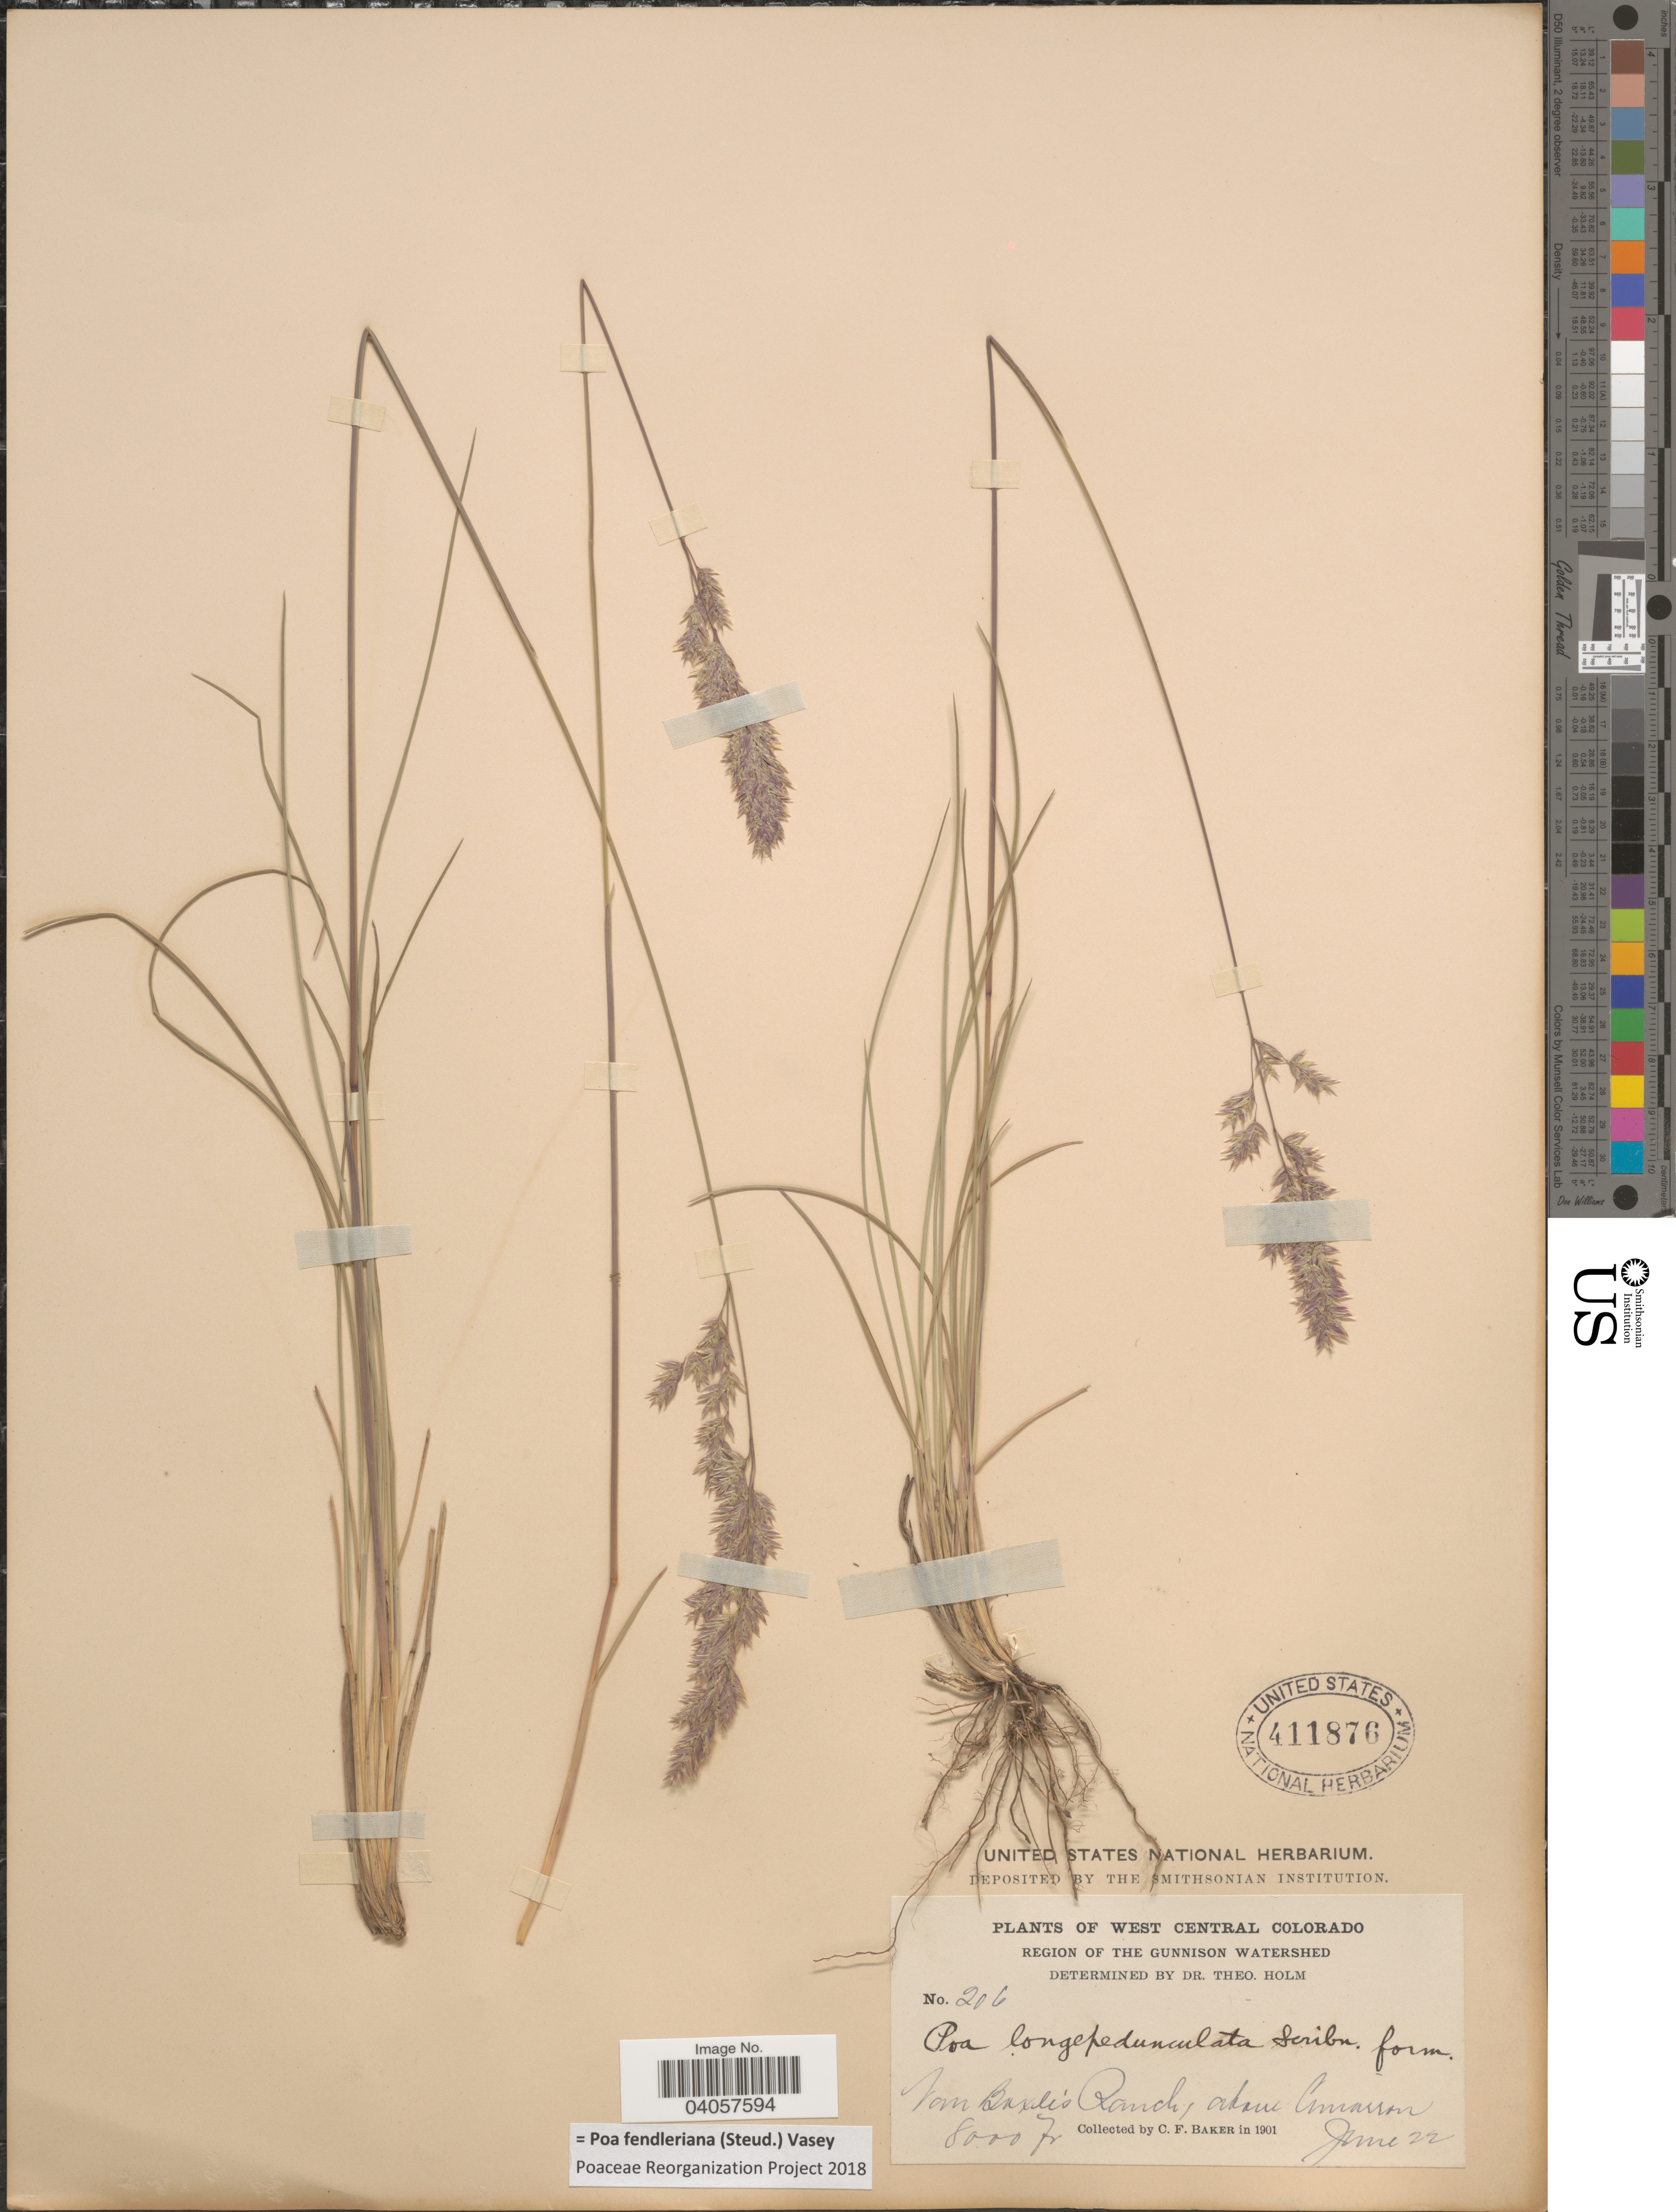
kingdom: Plantae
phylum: Tracheophyta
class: Liliopsida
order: Poales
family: Poaceae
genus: Poa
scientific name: Poa fendleriana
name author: (Steud.) Vasey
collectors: C. F. Baker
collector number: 206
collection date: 1901-06-22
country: United States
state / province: Colorado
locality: West Central Colorado. Region of the Gunnison Watershed. Van Boxle's Ranch, above Cimarron.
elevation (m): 2438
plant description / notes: Corrected "Van Baxle's Ranch" to "Van Boxle's Ranch."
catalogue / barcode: US 411876